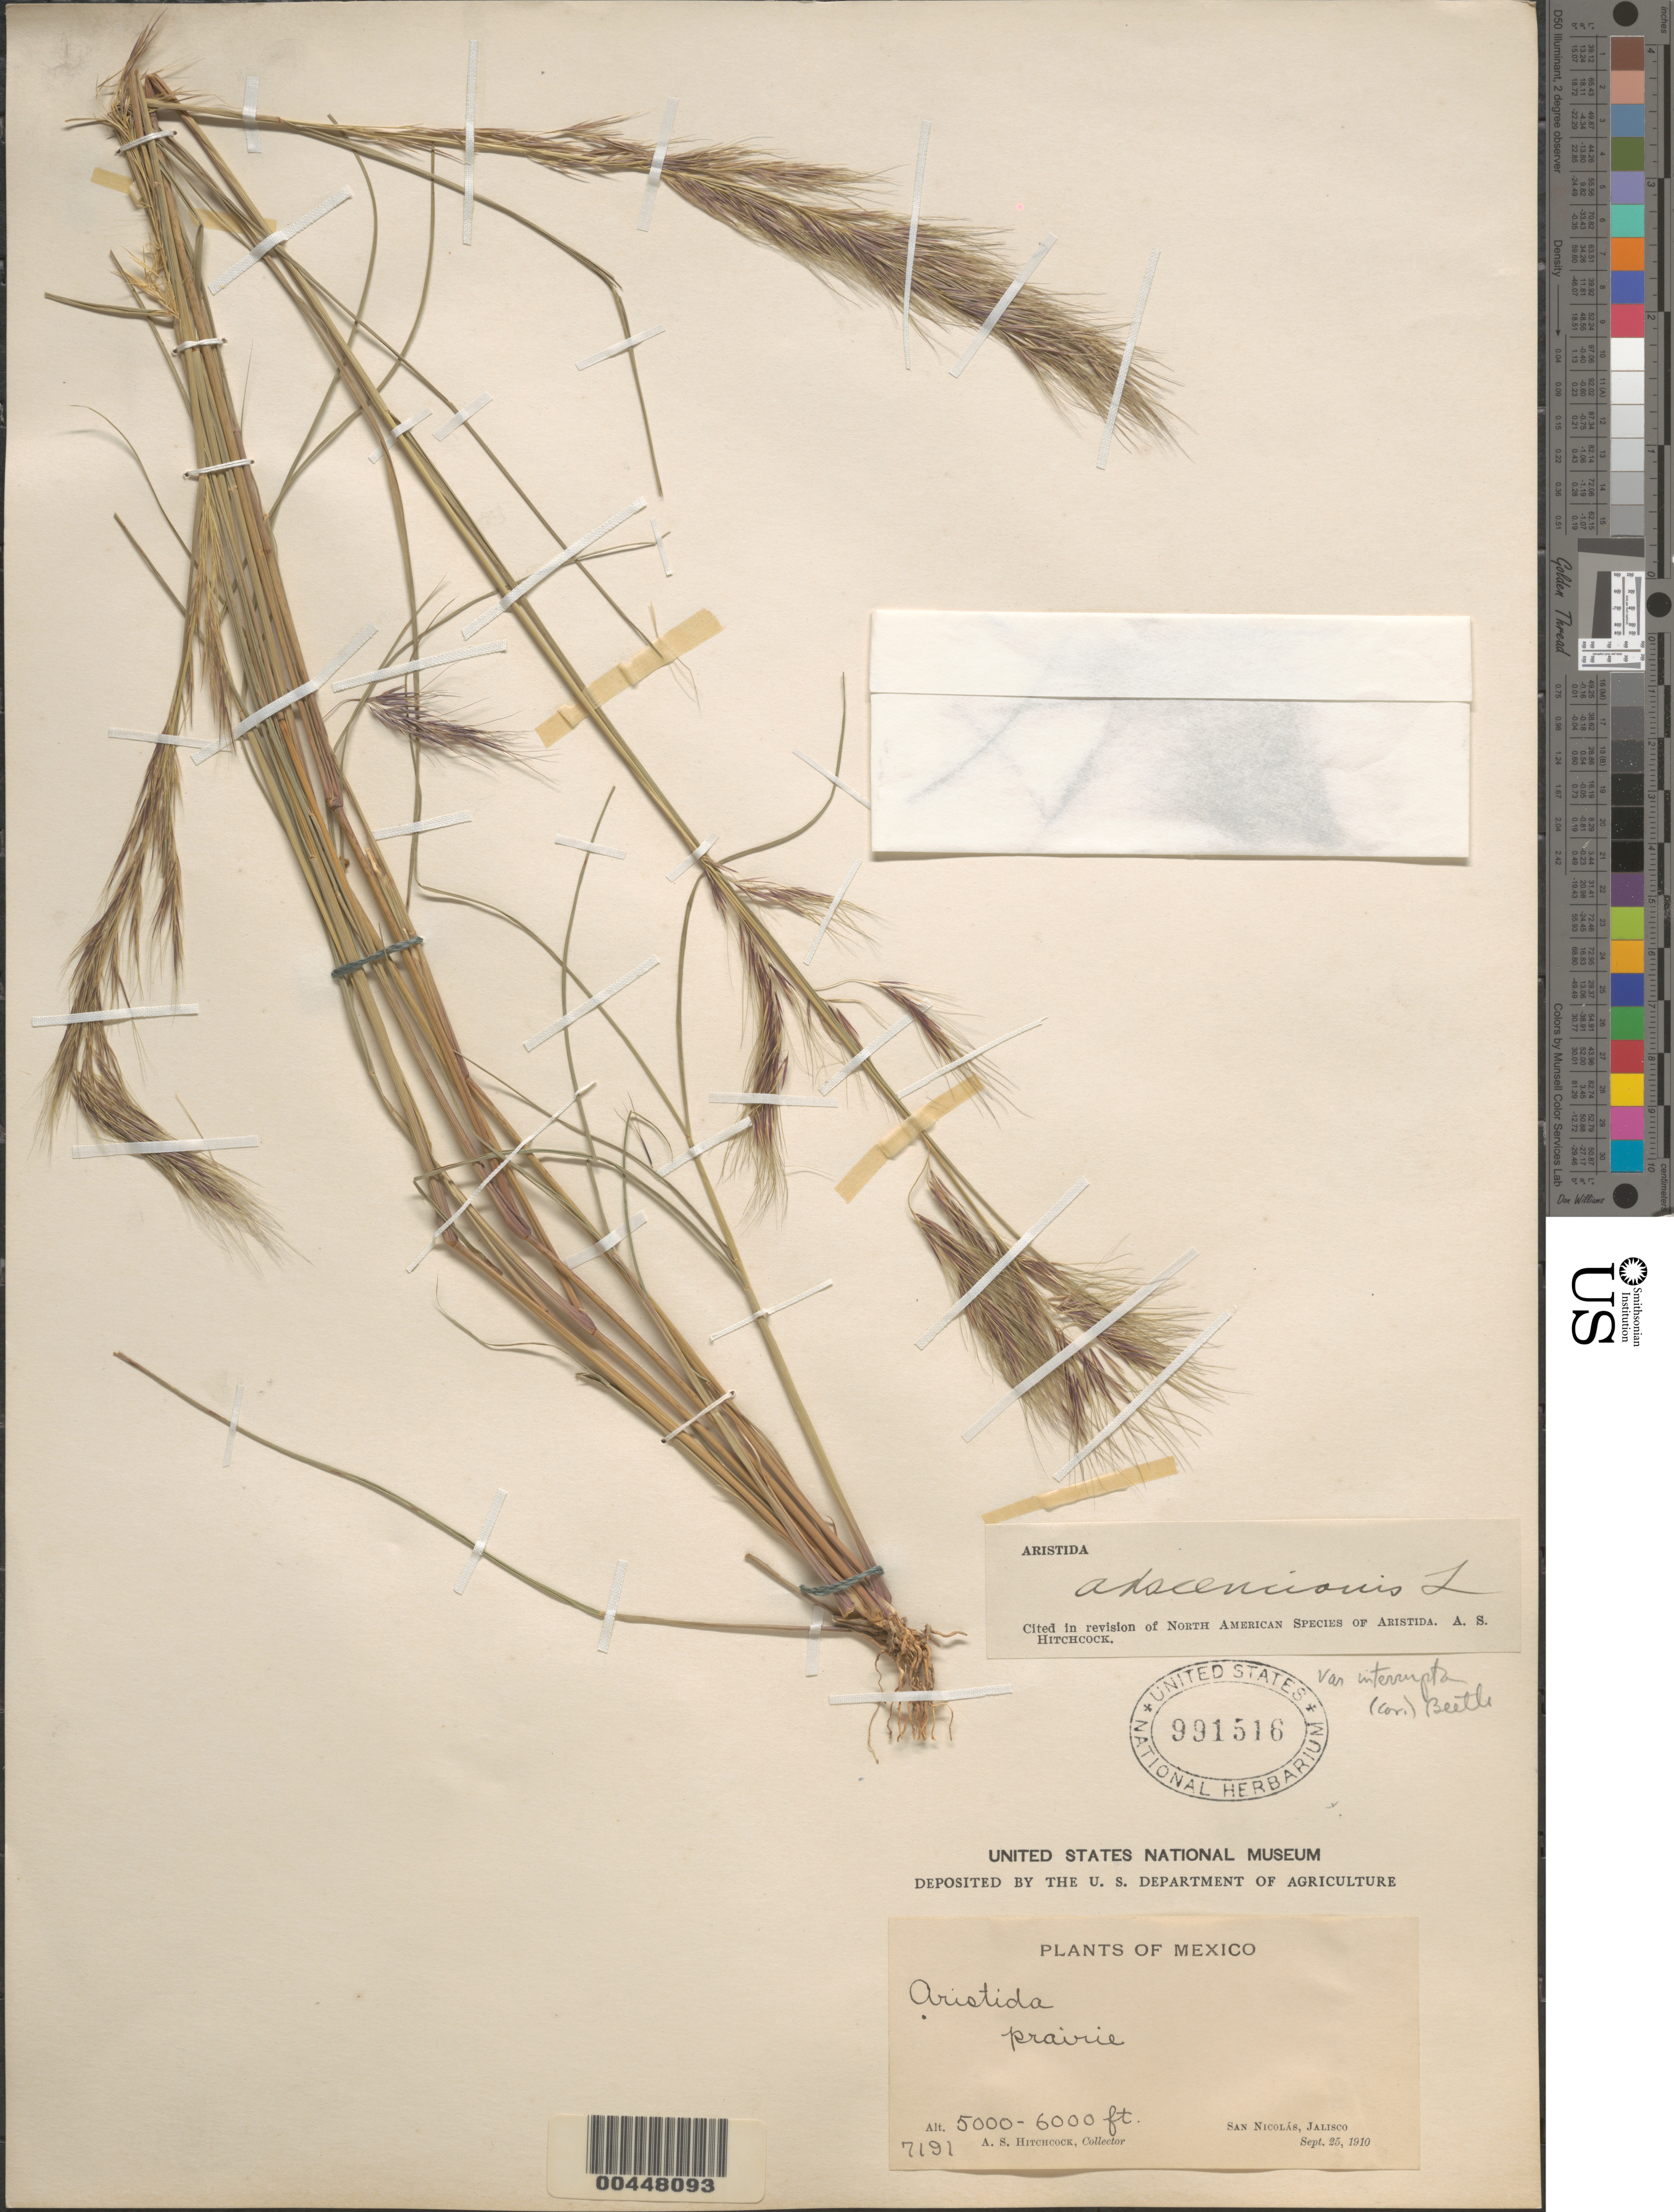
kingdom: Plantae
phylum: Tracheophyta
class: Liliopsida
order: Poales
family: Poaceae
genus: Aristida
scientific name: Aristida adscensionis var. interrupta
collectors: A. S. Hitchcock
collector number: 7191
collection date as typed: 25 Sep 1910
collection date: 1910-09-25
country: Mexico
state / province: Jalisco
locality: San Nicolás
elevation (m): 1524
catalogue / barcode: US 991516